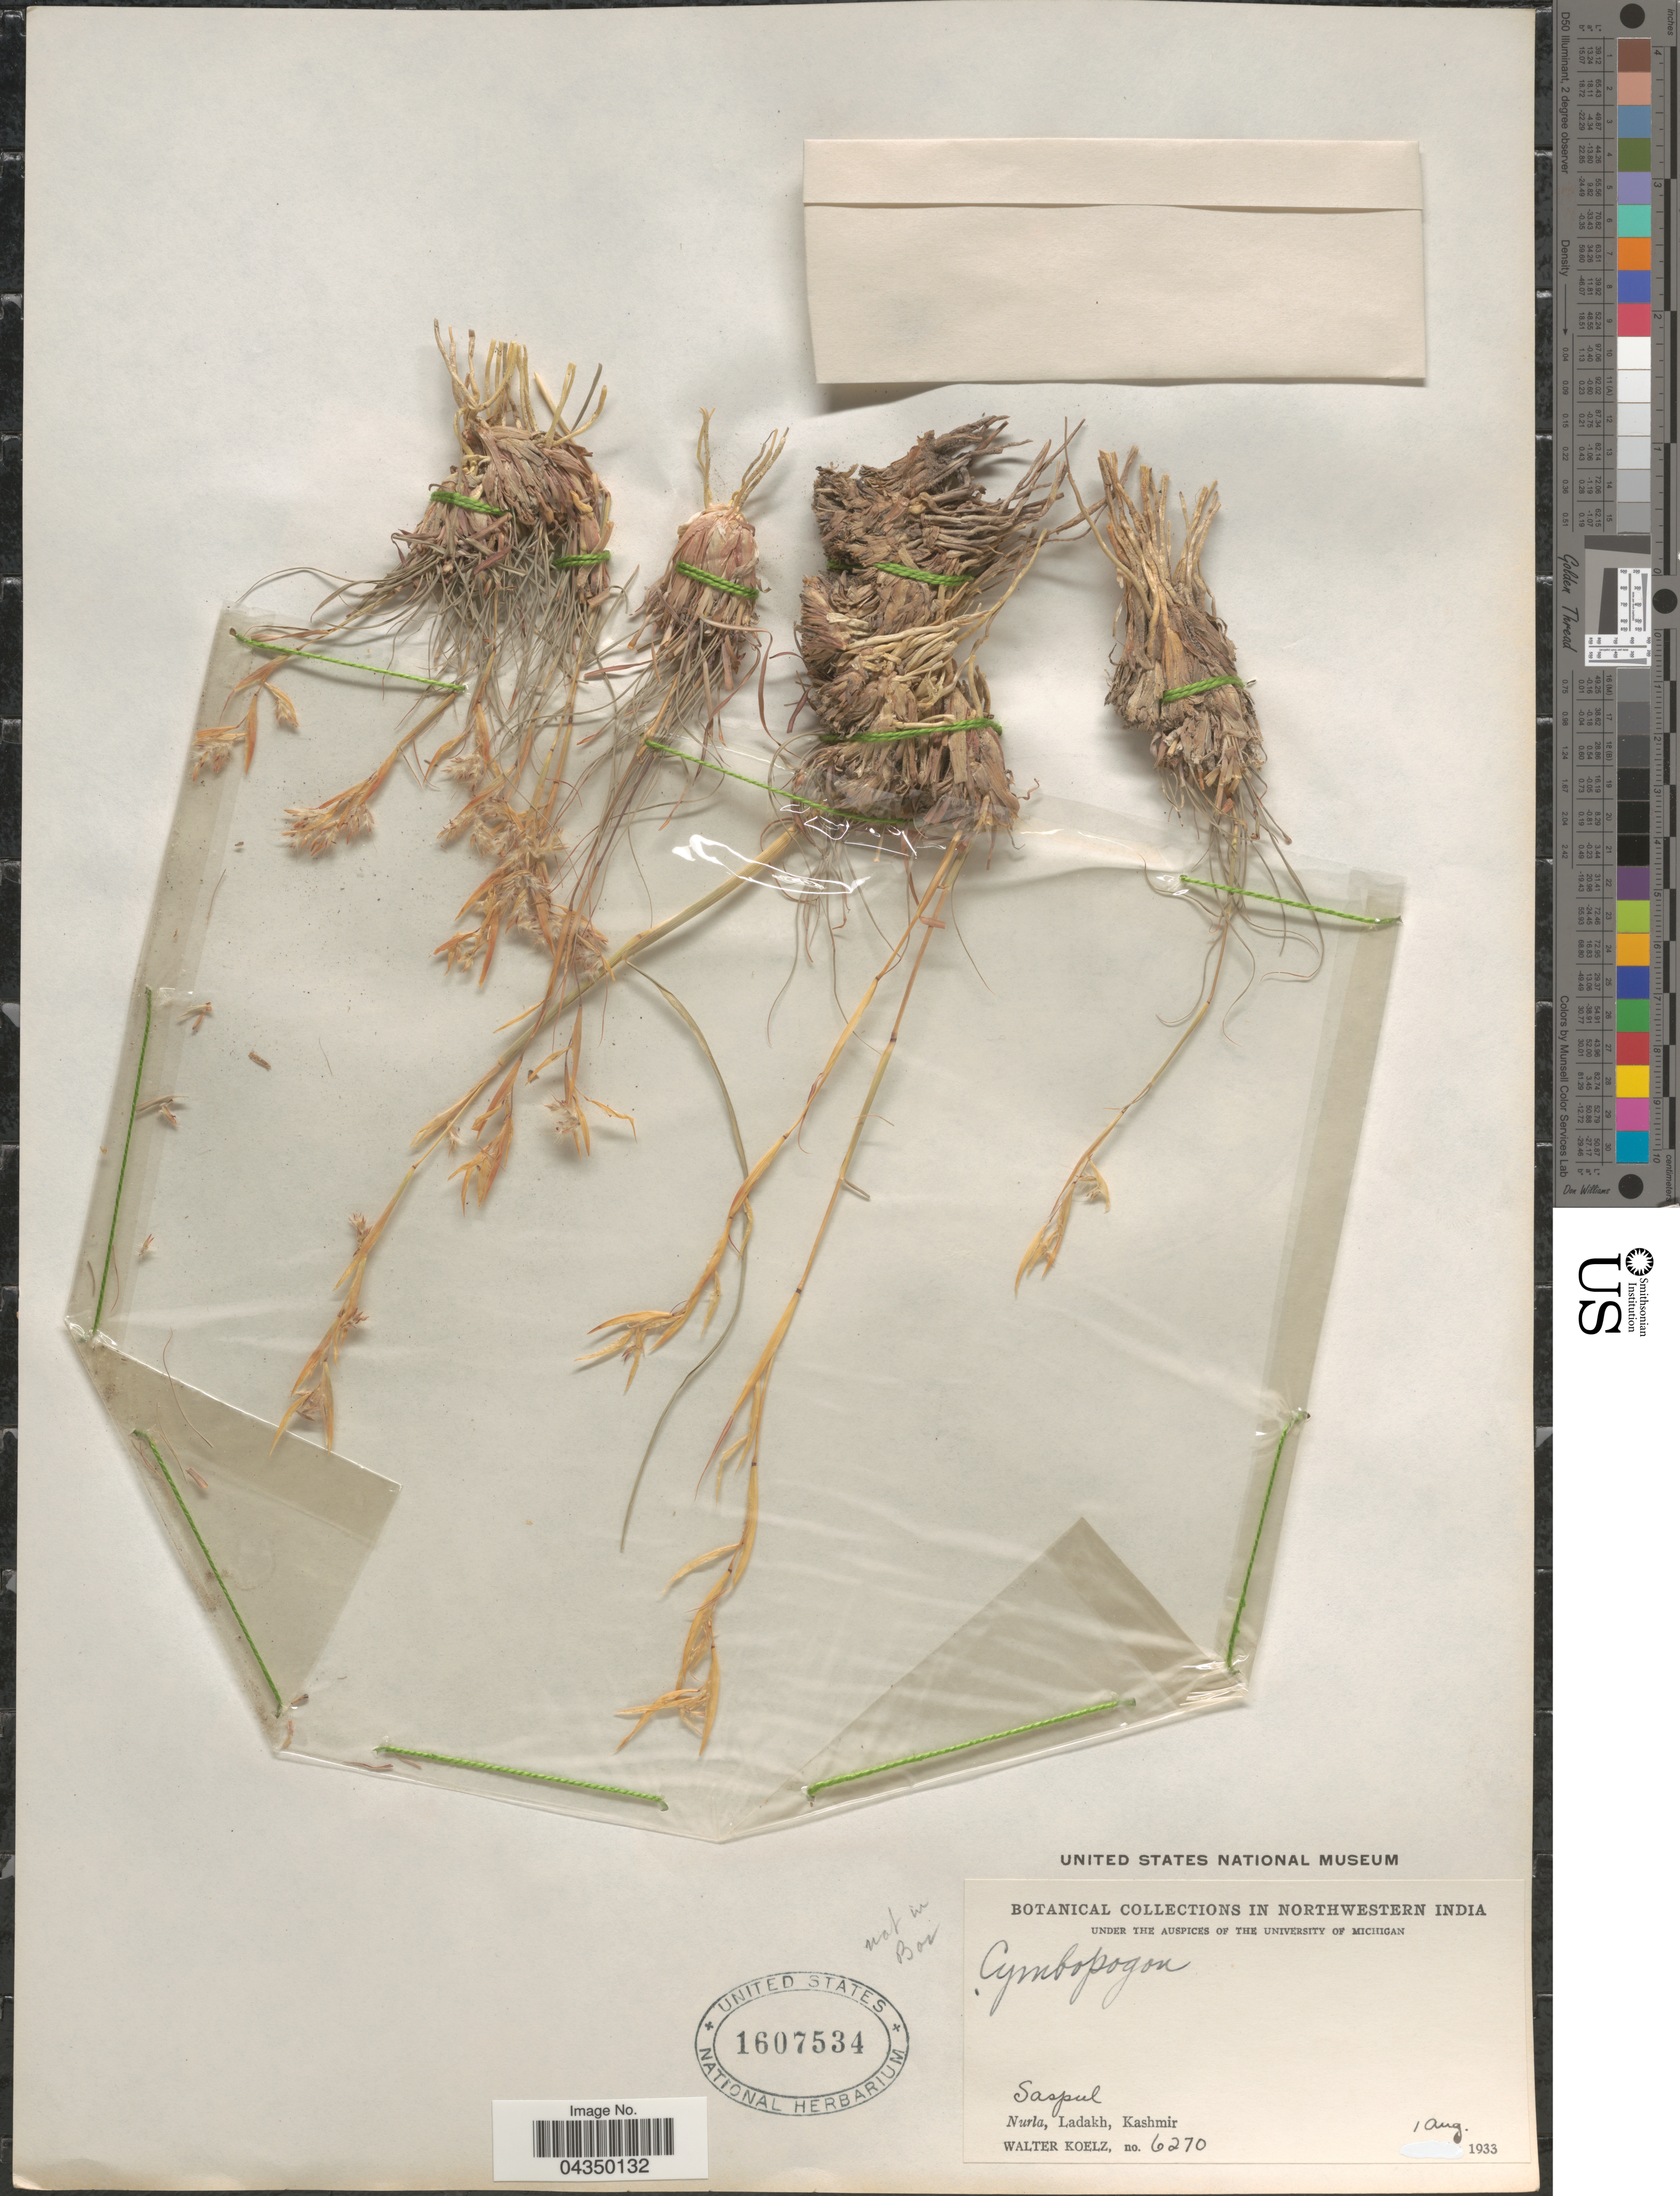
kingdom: Plantae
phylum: Tracheophyta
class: Liliopsida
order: Poales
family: Poaceae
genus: Cymbopogon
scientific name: Cymbopogon schoenanthus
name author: (L.) Spreng.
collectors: W. N. Koelz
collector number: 6270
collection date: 1933-08-01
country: India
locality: Northwestern India. Saspul. Nurla, Ladakh, Kashmir.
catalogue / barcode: US 1607534